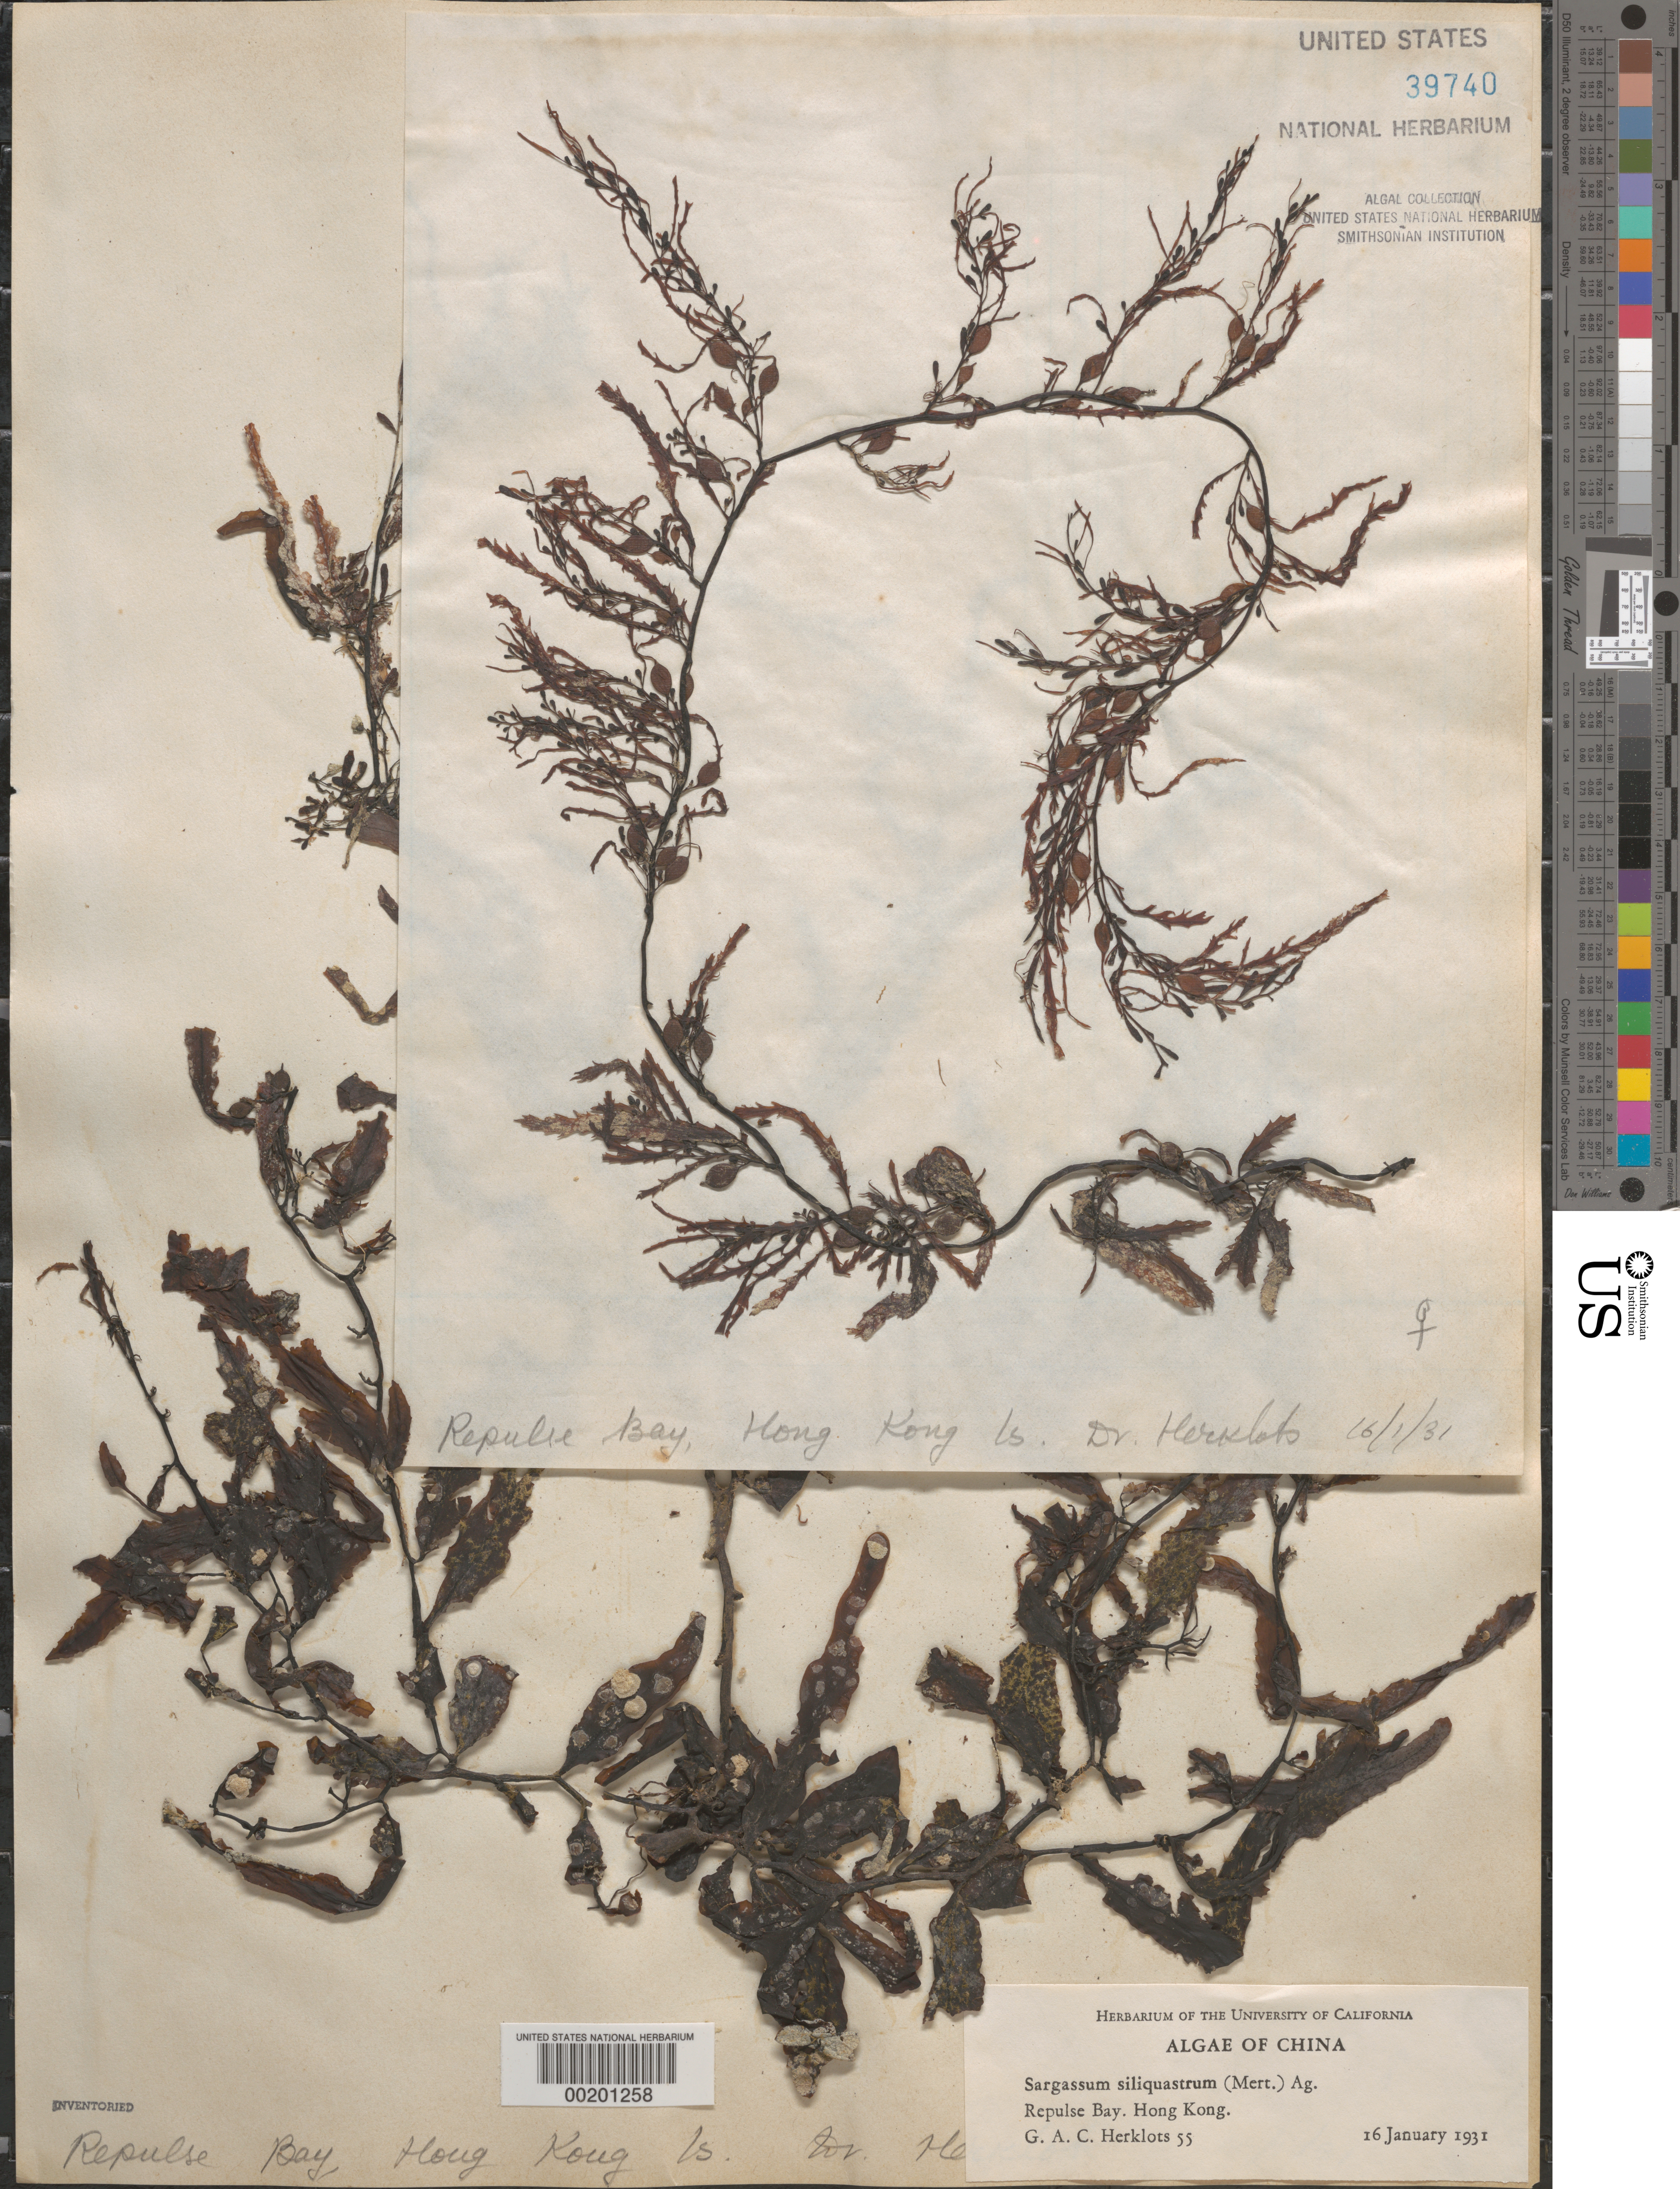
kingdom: Chromista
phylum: Ochrophyta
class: Phaeophyceae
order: Fucales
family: Sargassaceae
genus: Sargassum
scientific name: Sargassum siliquastrum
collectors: G. Herklots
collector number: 55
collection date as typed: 16 Jan 1931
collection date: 1931-01-16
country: China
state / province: Hong Kong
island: Hong Kong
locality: Repulse Bay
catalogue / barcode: US 39740